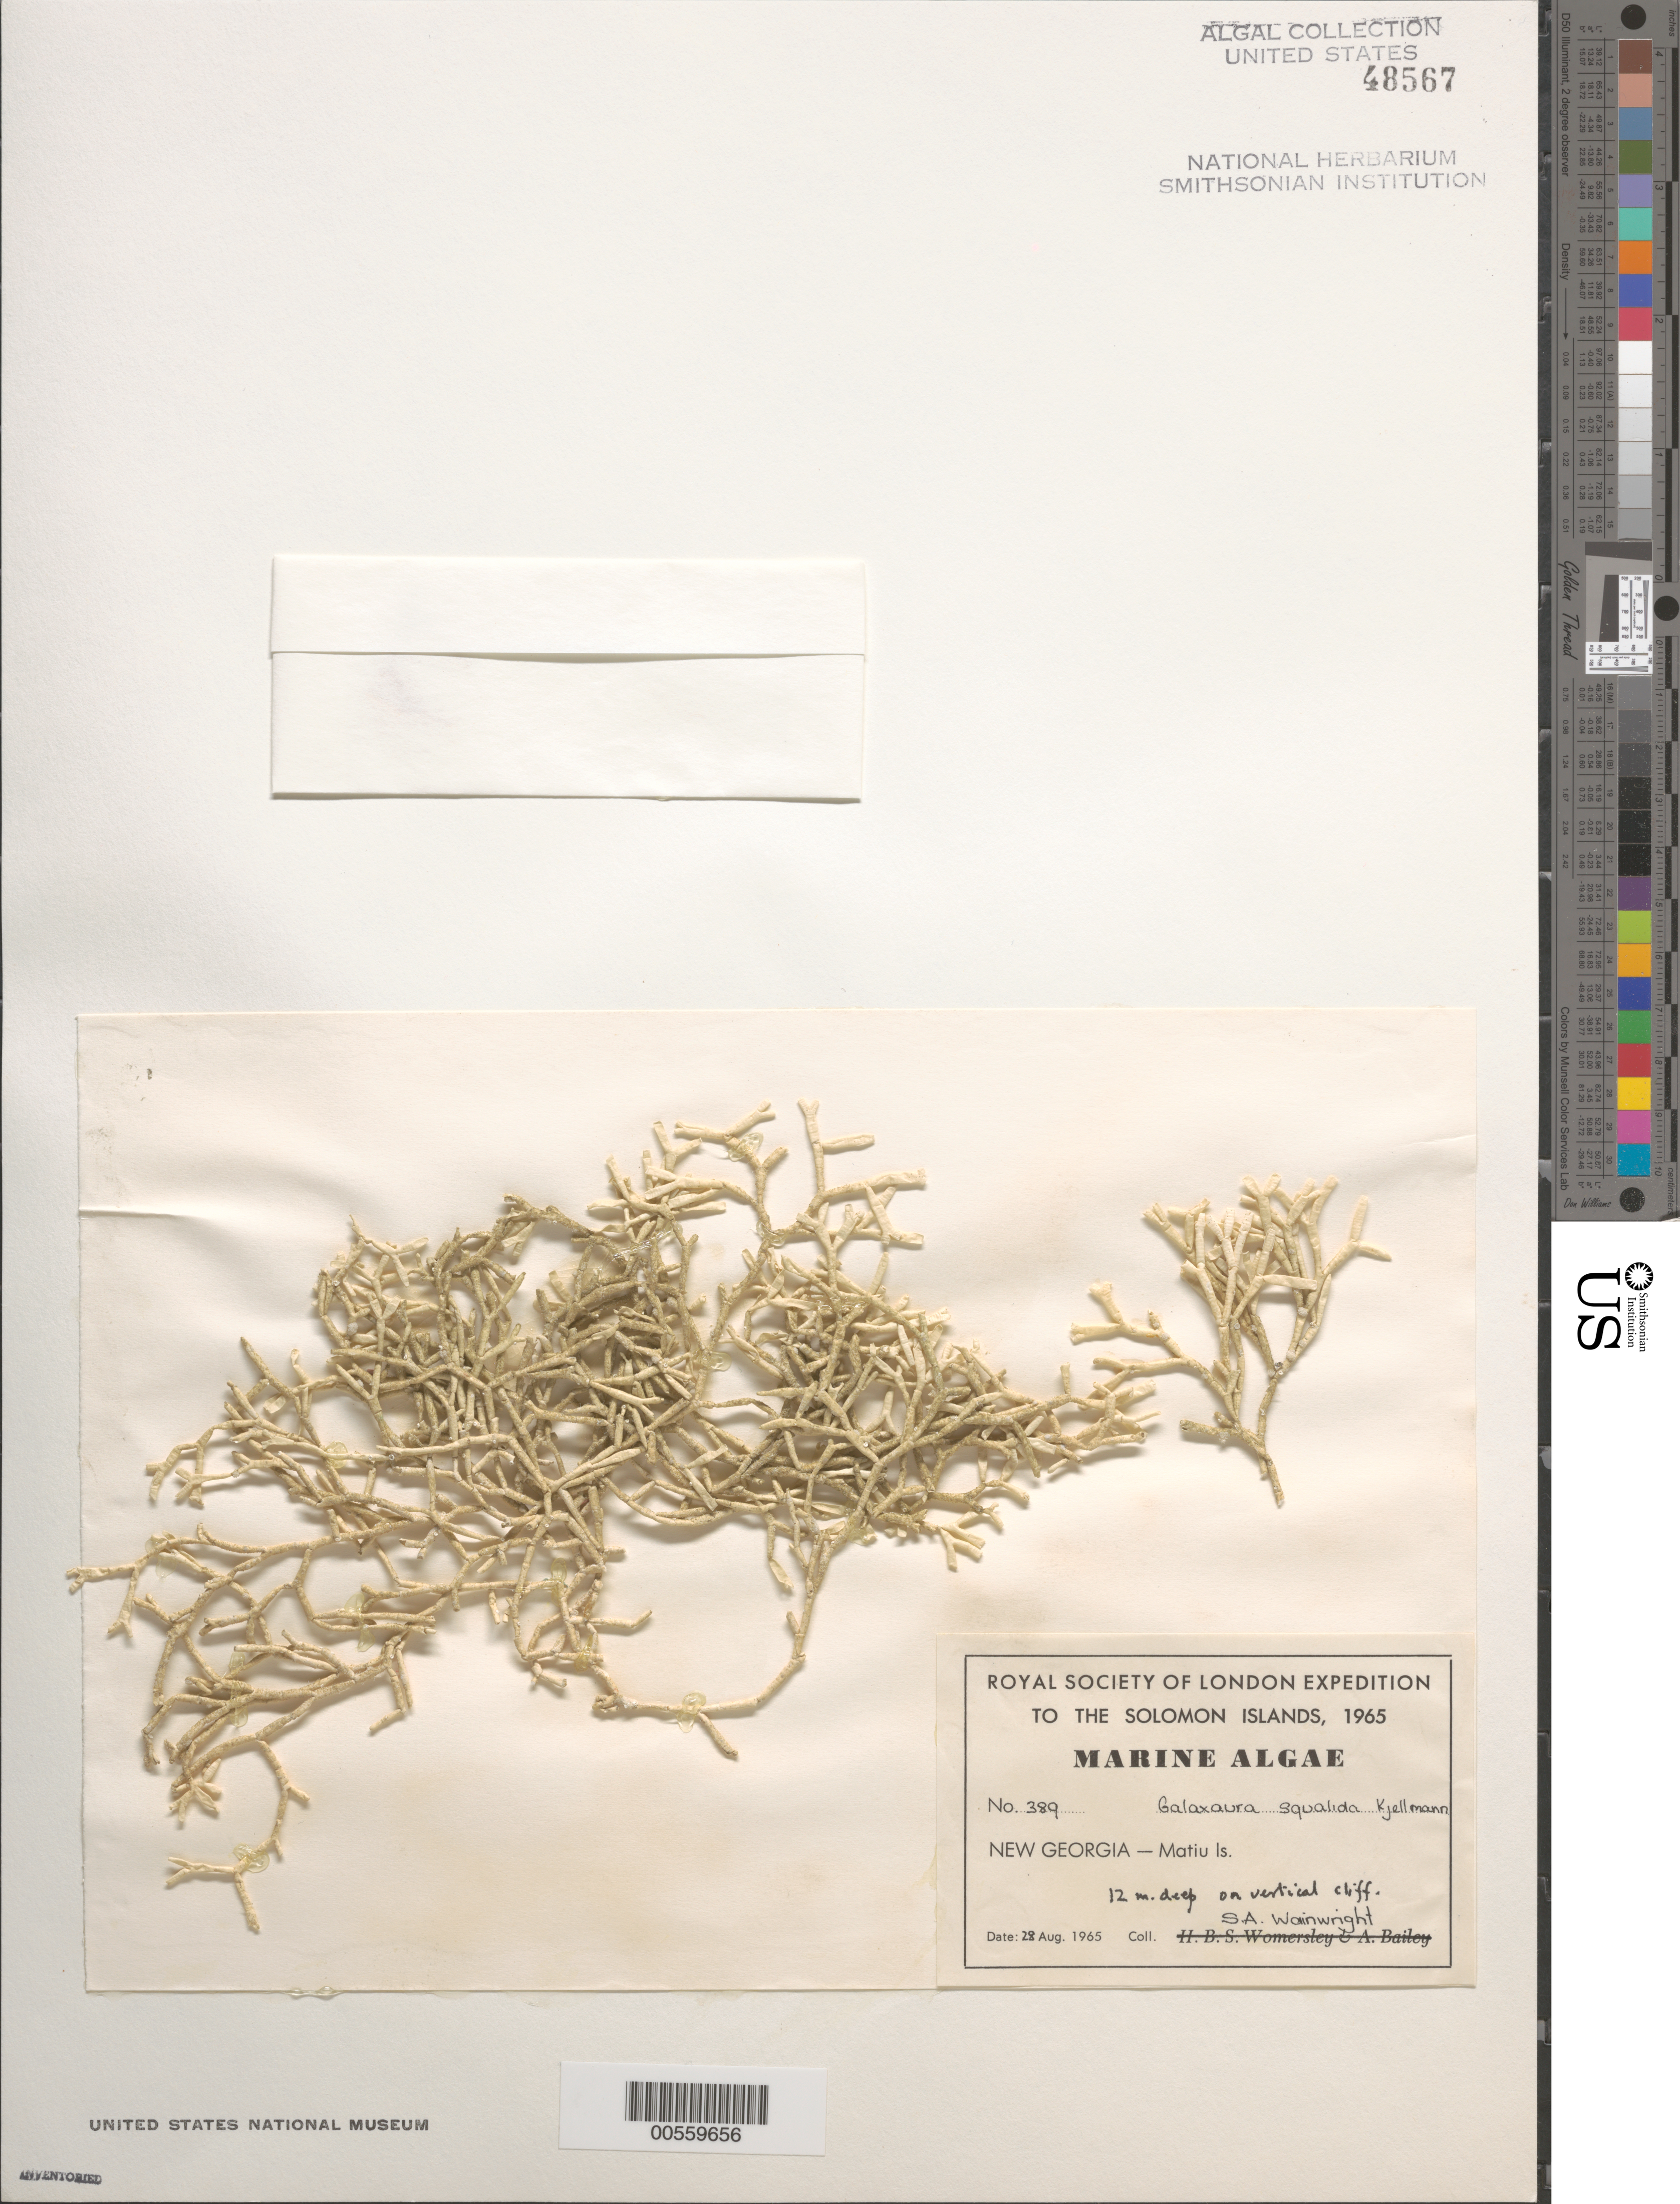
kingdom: Plantae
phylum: Rhodophyta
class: Florideophyceae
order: Nemaliales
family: Galaxauraceae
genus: Galaxaura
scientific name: Galaxaura rugosa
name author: (Ellis & Sol.) J.V.Lamouroux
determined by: Algae name updating Project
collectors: S. Wainwright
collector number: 389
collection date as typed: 28 Aug 1965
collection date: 1965-08-28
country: Solomon Islands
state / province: Western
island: Matiu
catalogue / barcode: US 48567